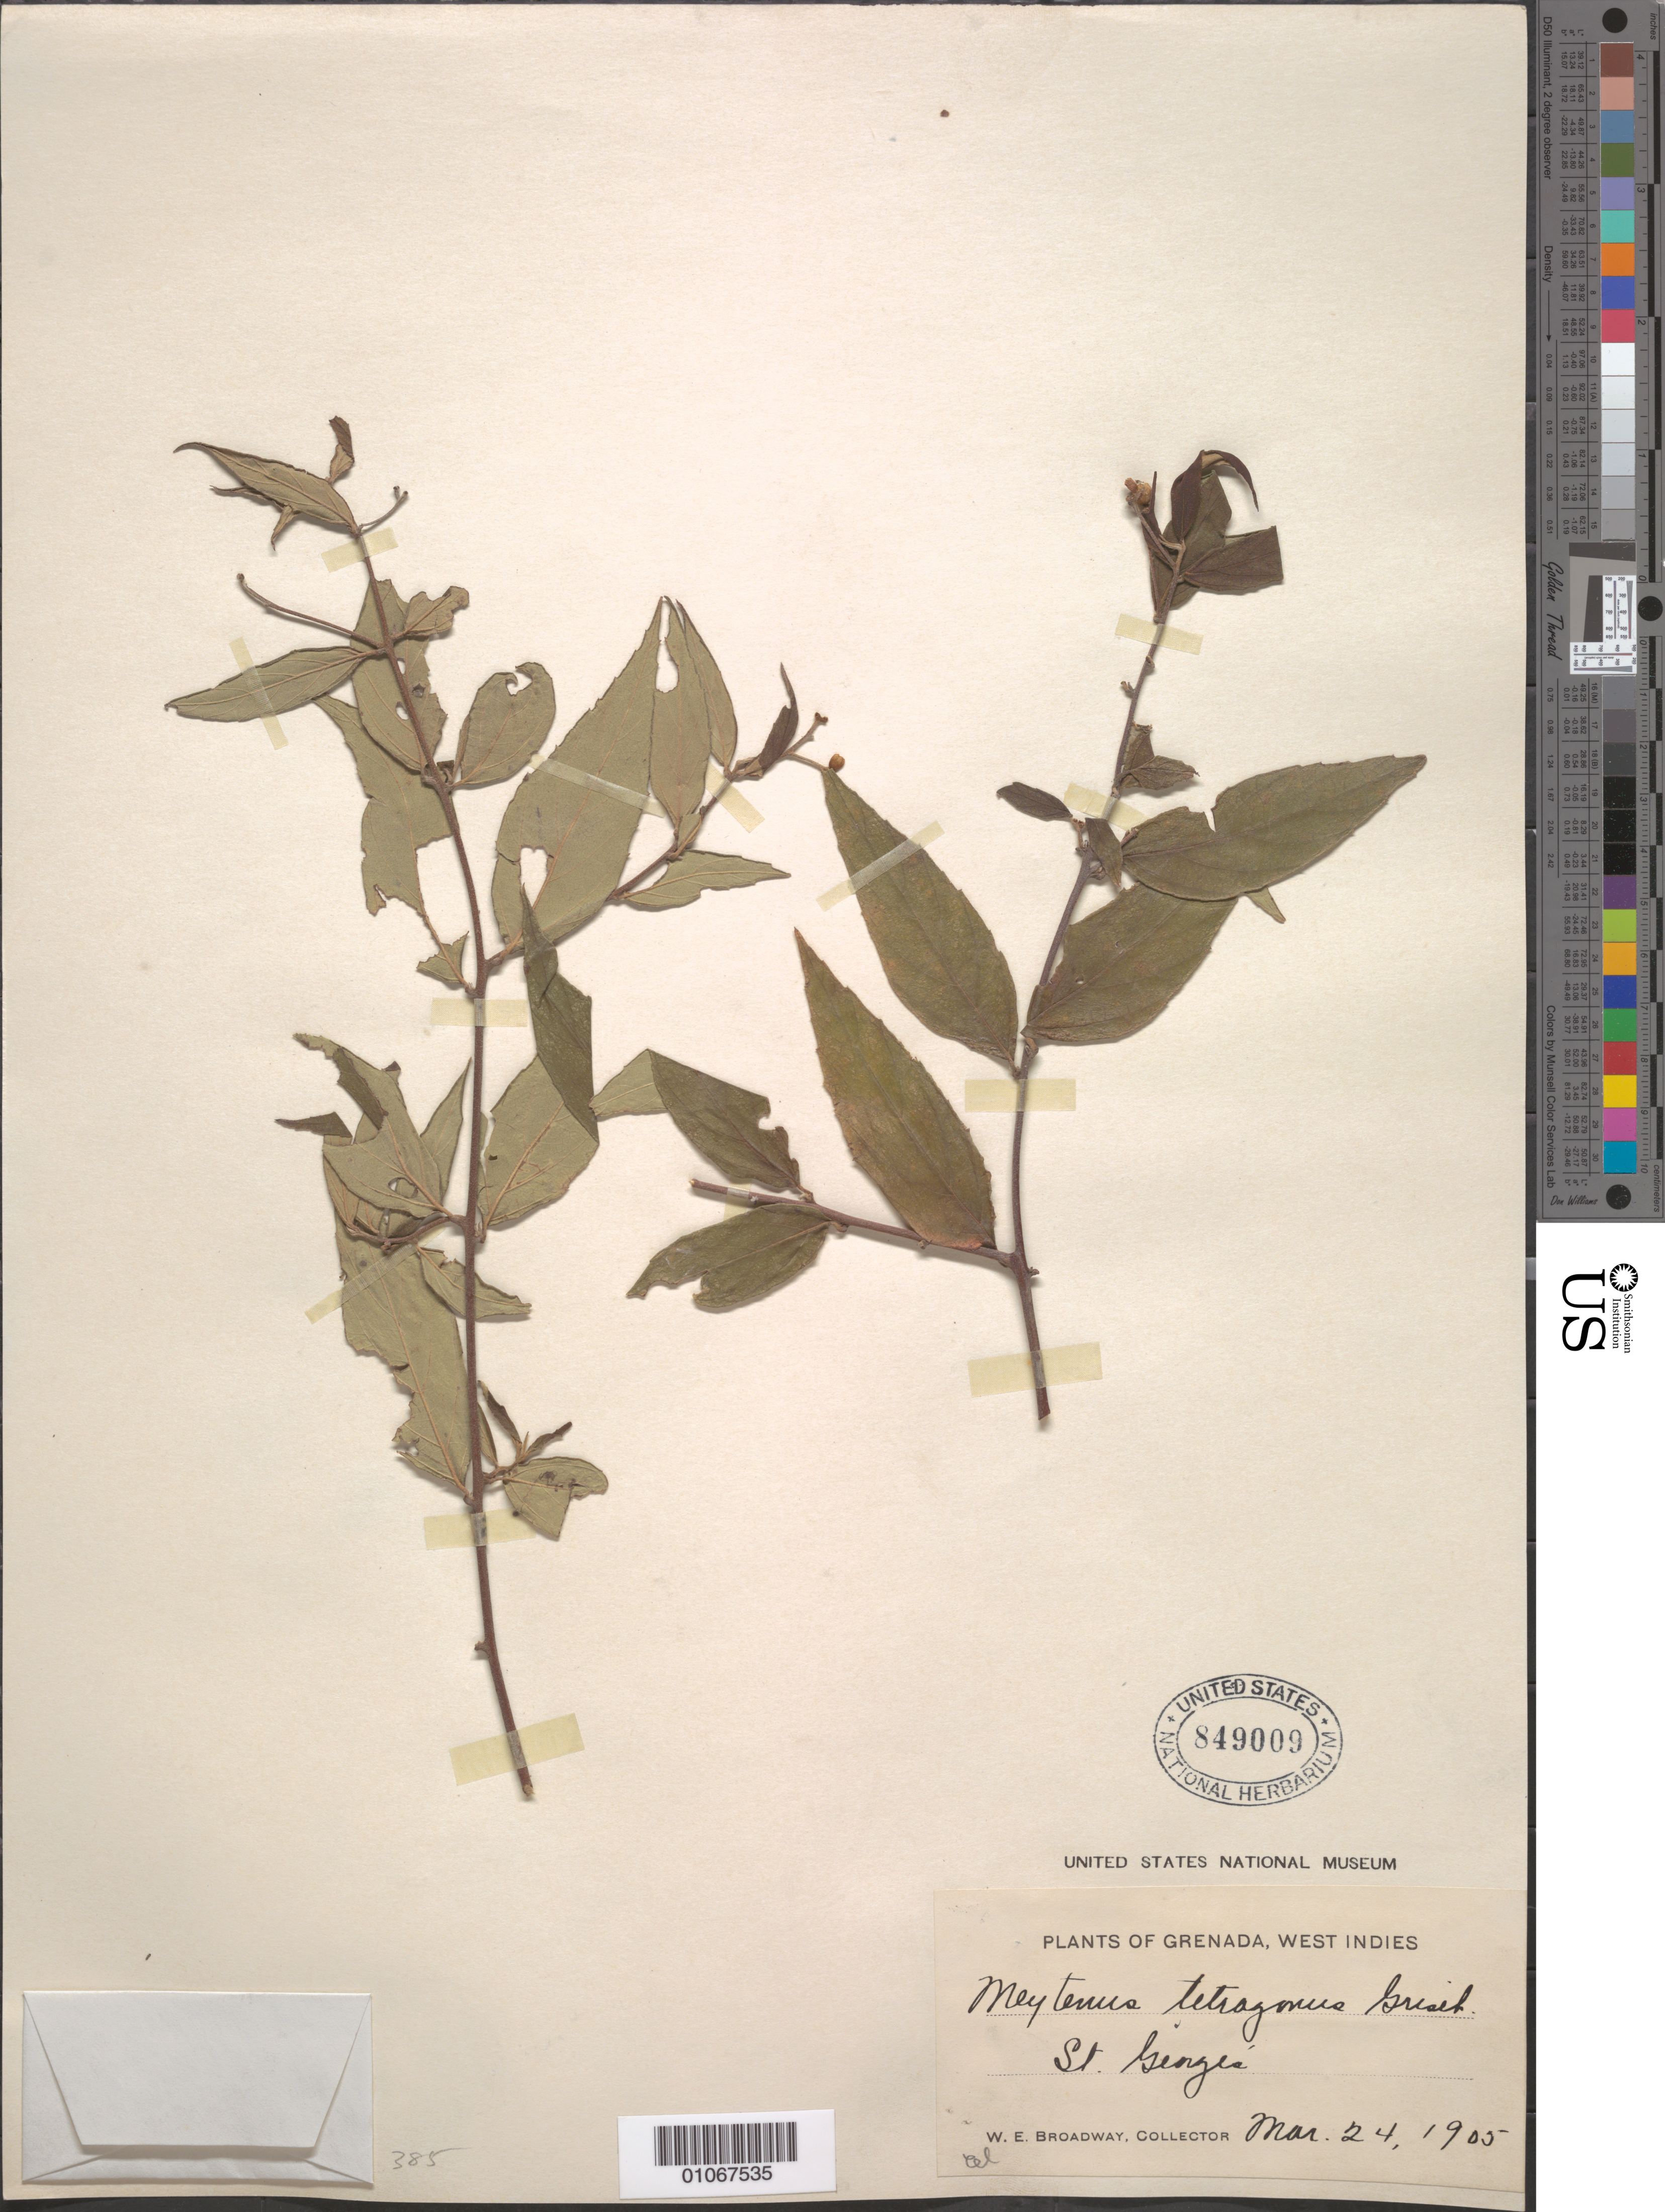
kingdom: Plantae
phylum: Tracheophyta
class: Magnoliopsida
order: Celastrales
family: Celastraceae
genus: Maytenus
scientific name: Maytenus tetragona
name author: Griseb.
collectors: W. E. Broadway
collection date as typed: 24 Mar 1905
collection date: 1905-03-24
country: Grenada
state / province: Saint George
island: Grenada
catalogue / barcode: US 849009